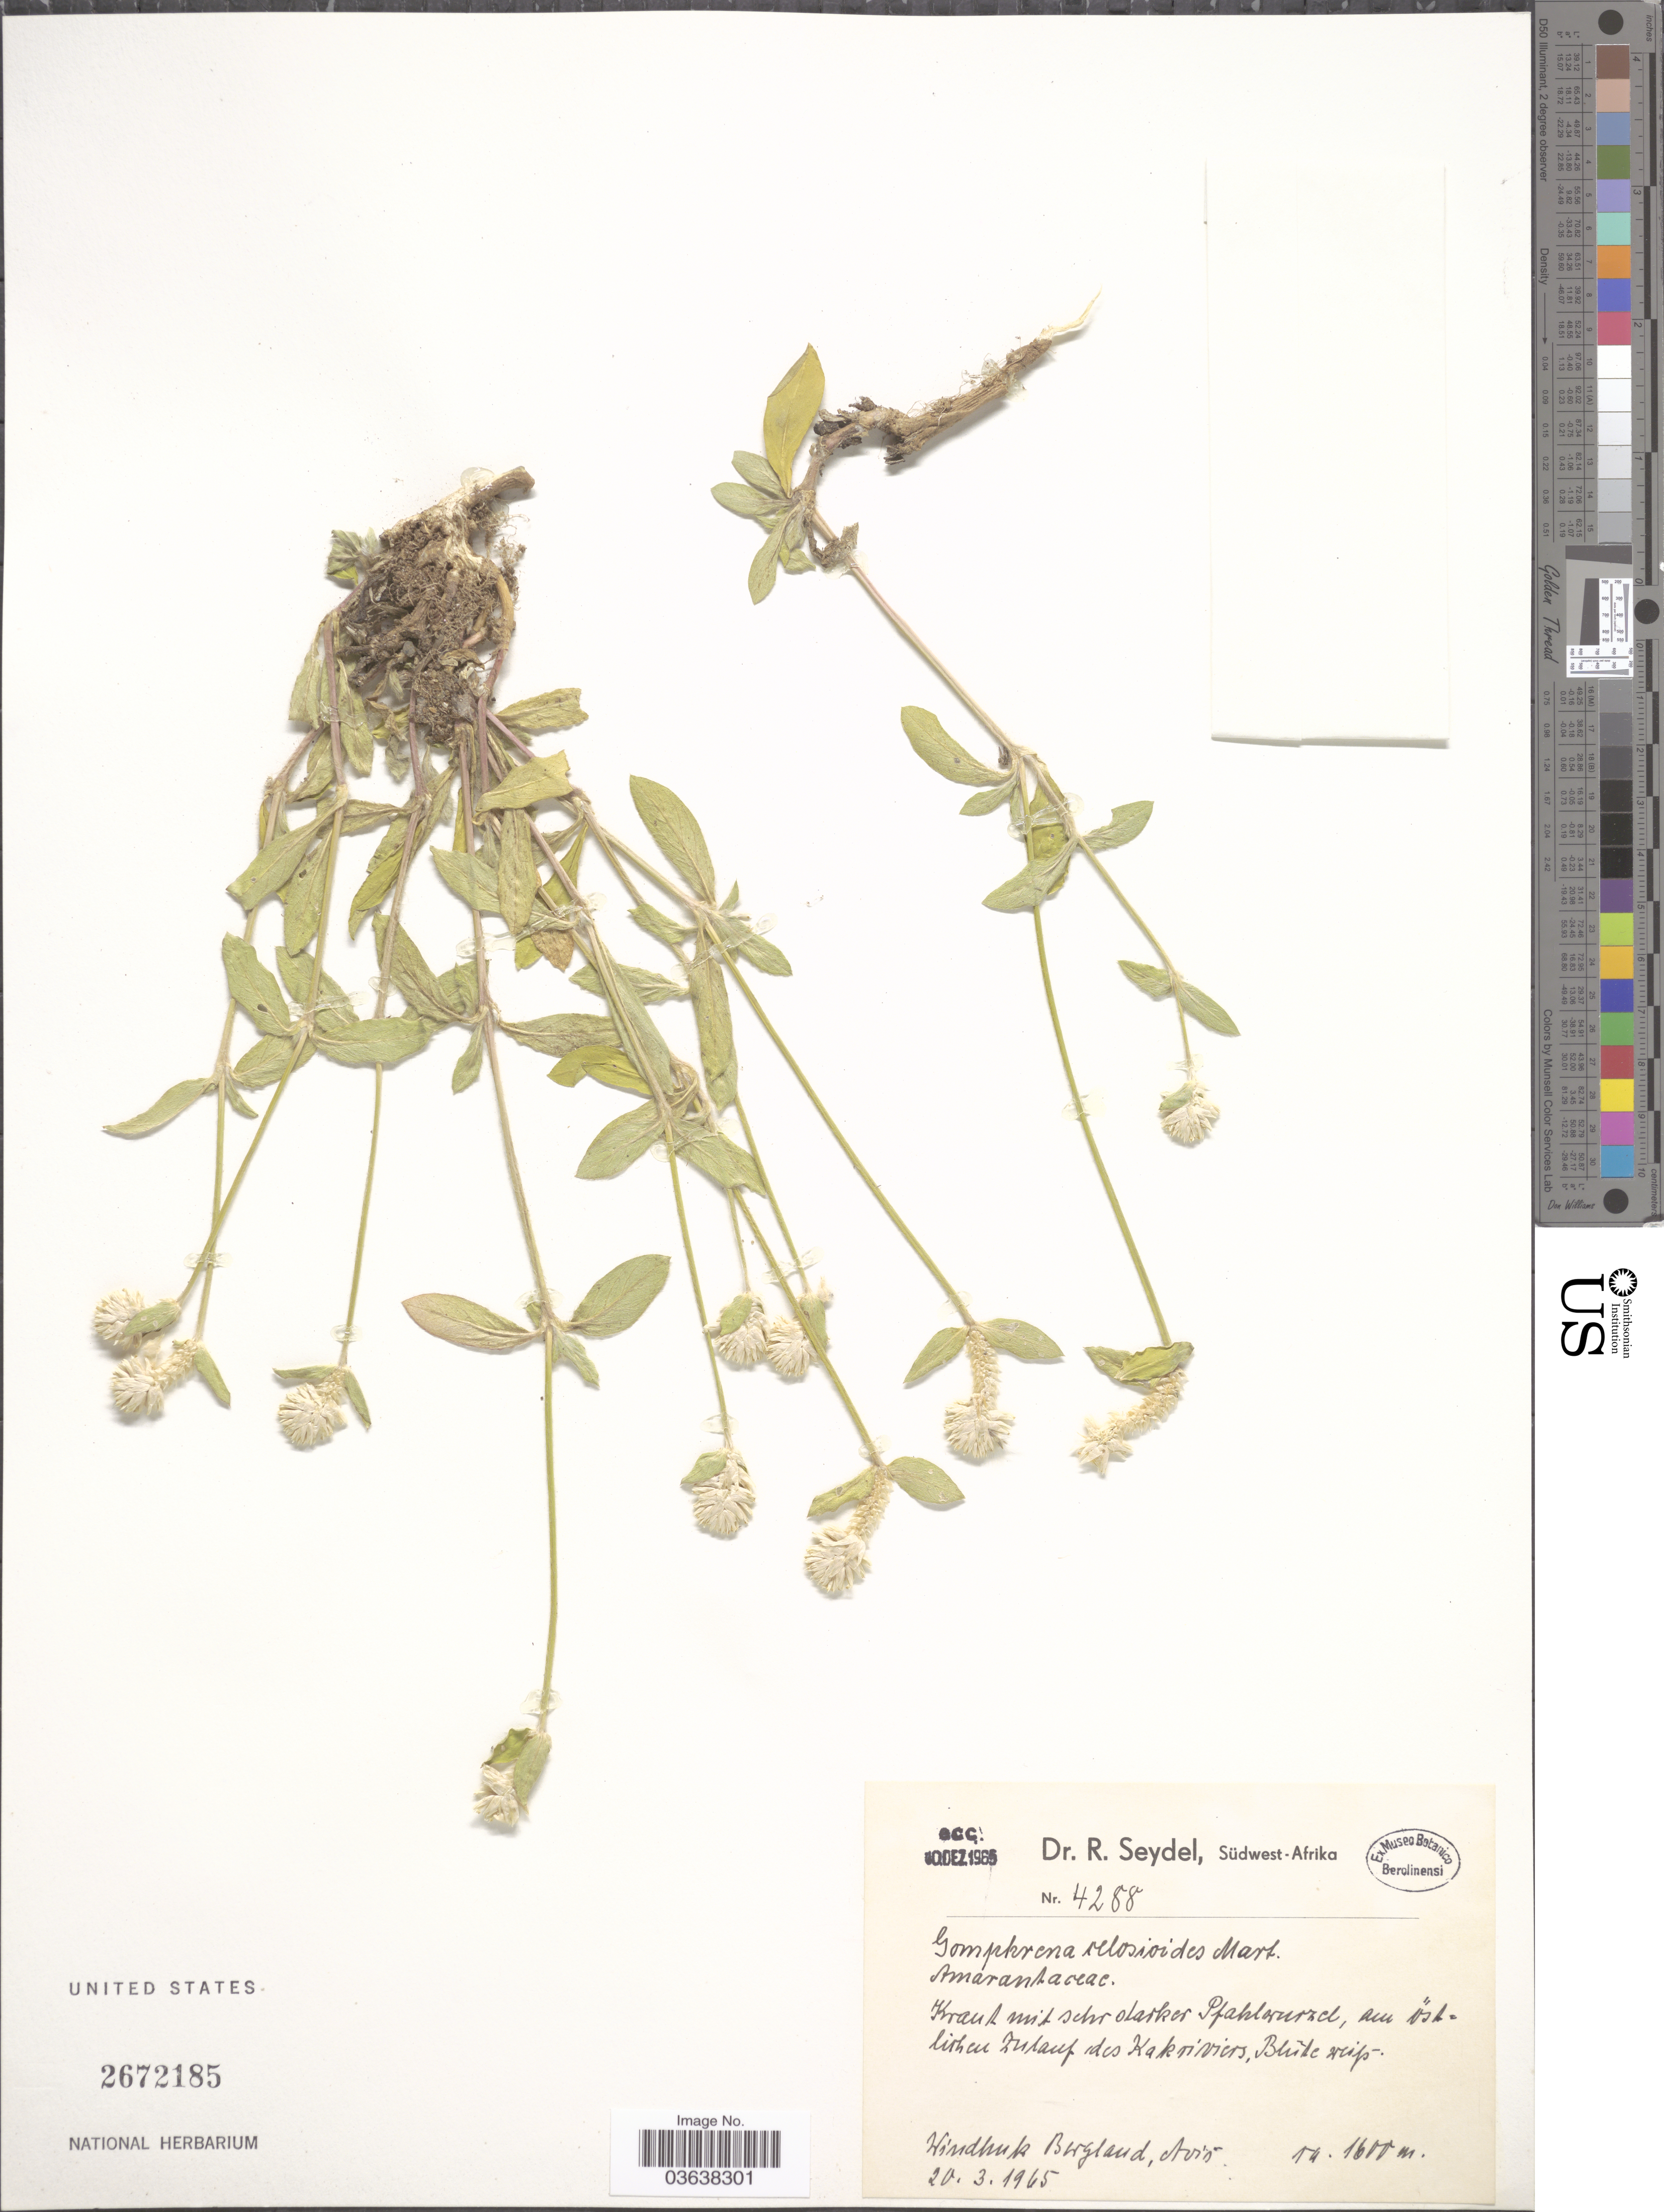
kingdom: Plantae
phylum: Tracheophyta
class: Magnoliopsida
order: Caryophyllales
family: Amaranthaceae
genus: Gomphrena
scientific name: Gomphrena serrata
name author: L.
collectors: R. Seydel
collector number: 4288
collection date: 1965-03-20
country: Namibia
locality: Südwest-Afrika. Windhuk Bergland, Avis.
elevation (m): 1600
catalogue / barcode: US 2672185